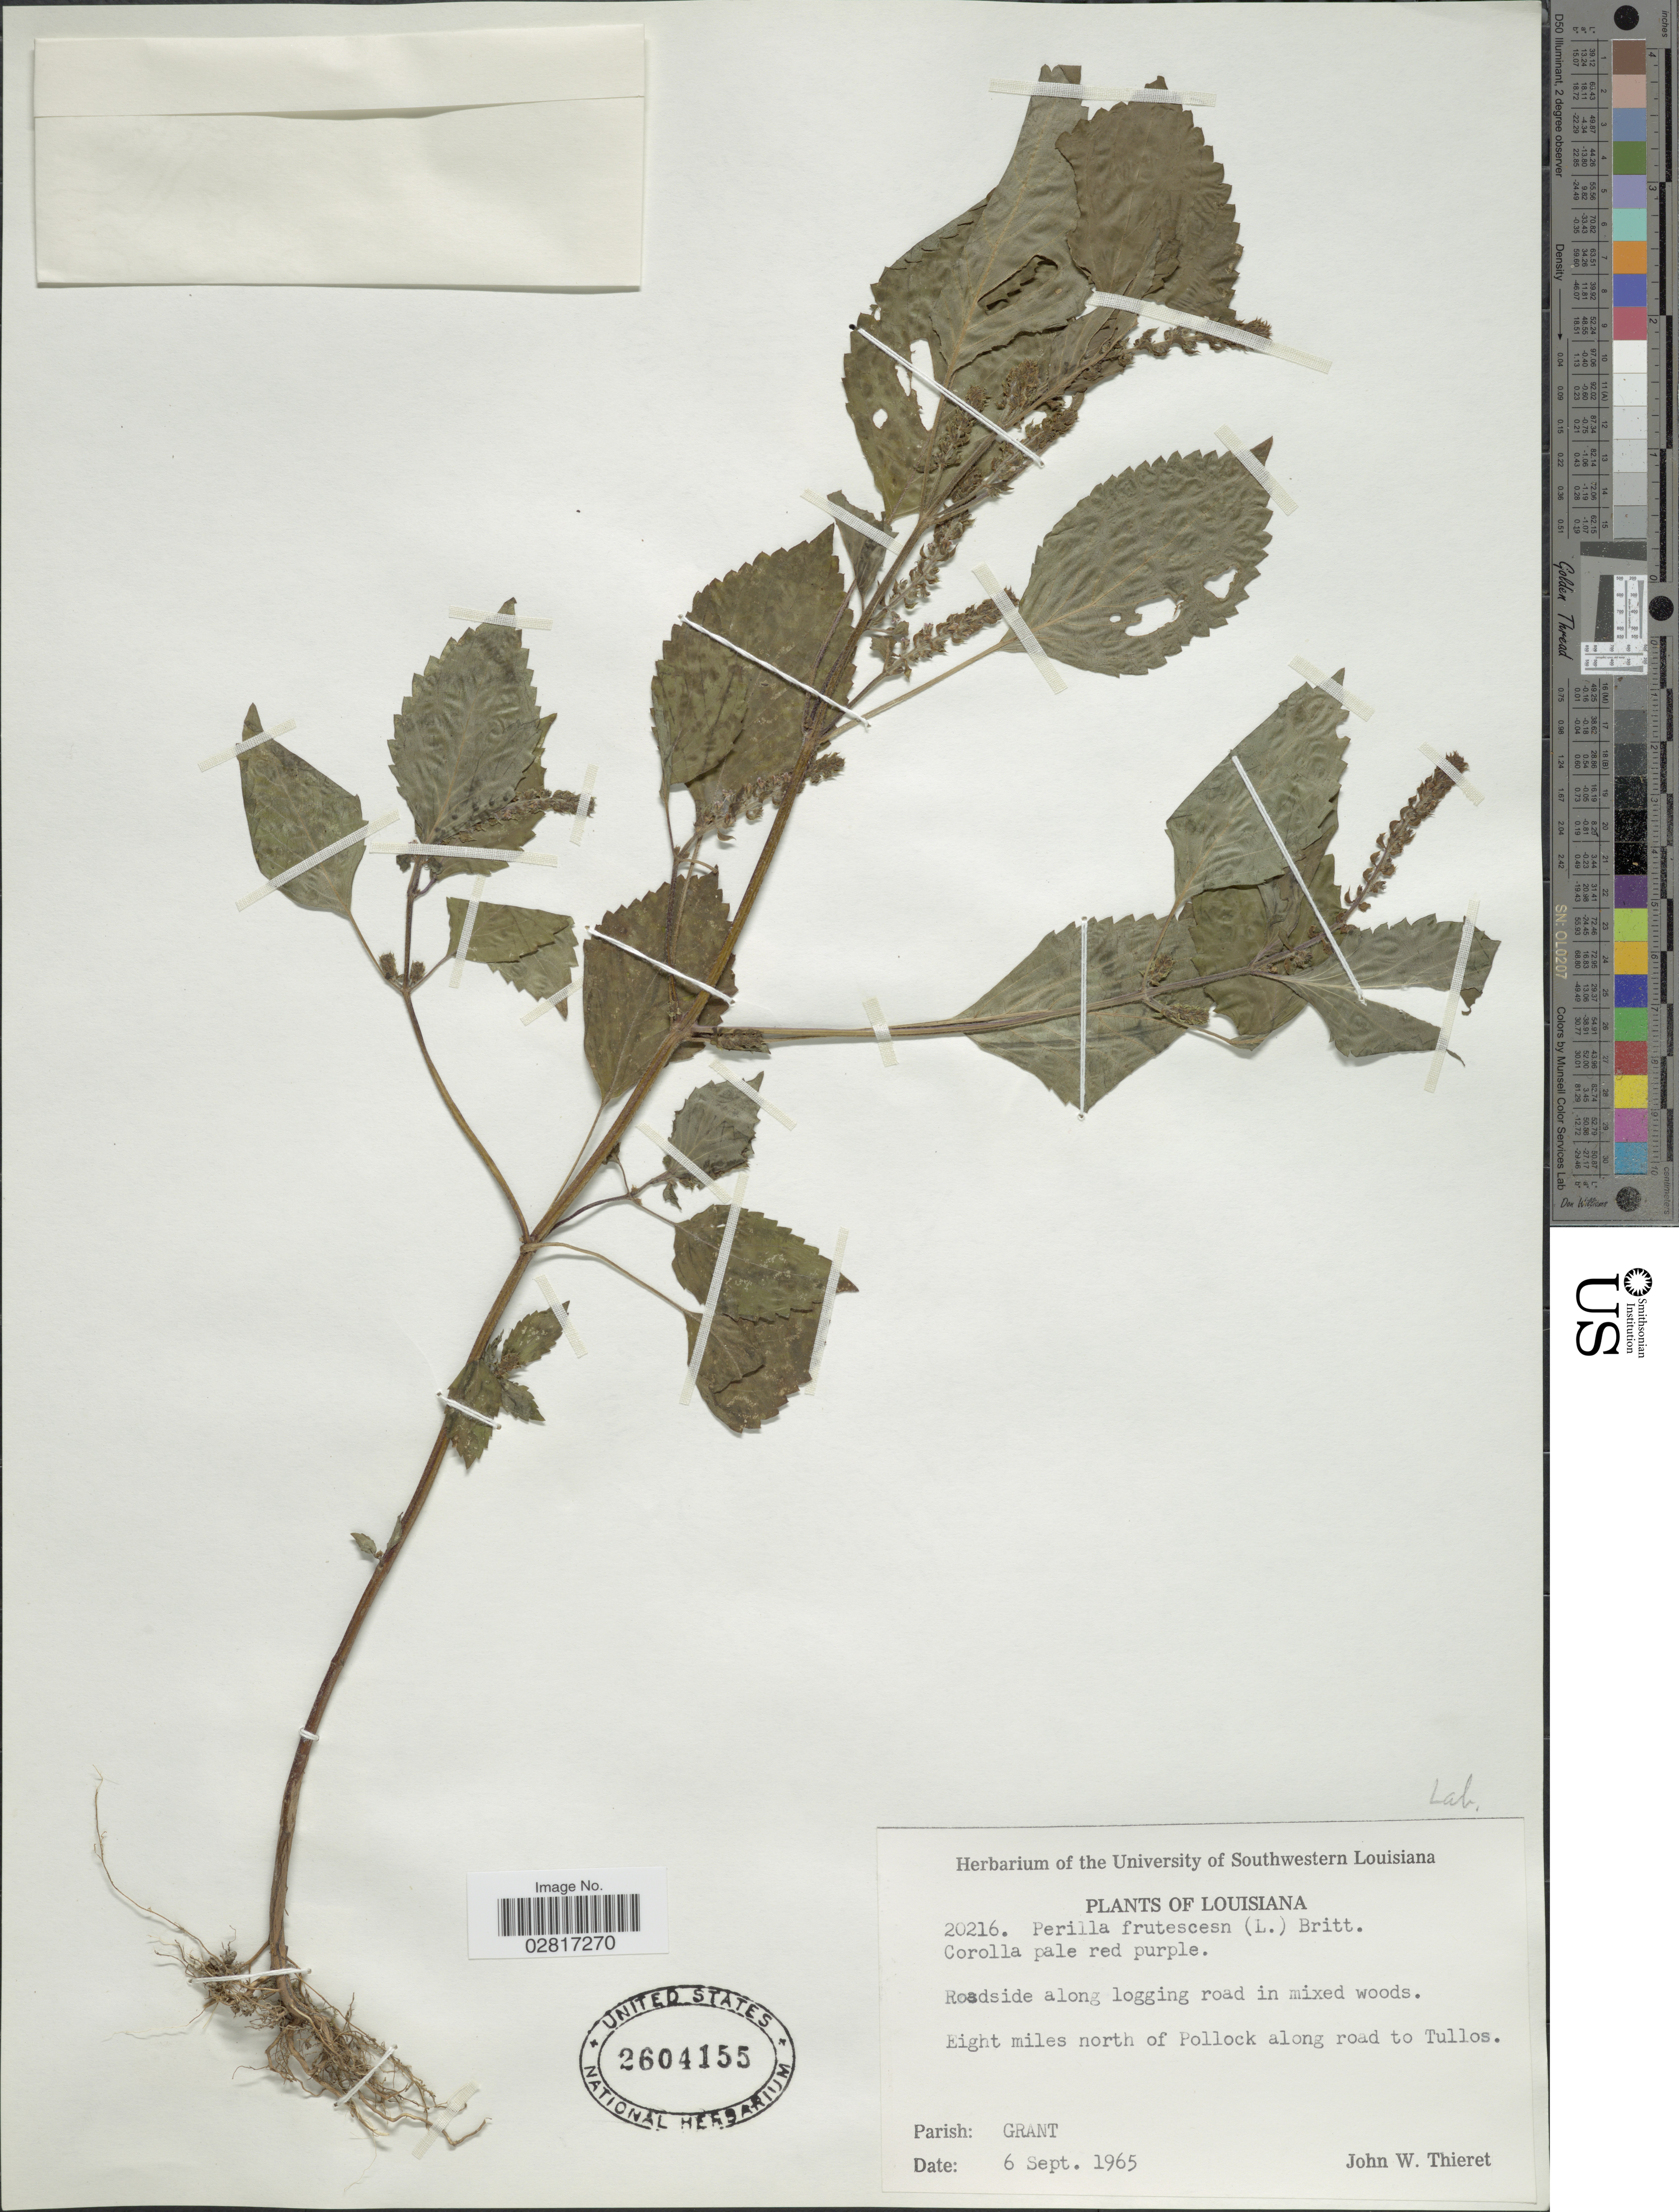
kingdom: Plantae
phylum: Tracheophyta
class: Magnoliopsida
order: Lamiales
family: Lamiaceae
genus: Perilla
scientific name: Perilla frutescens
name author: (L.) Britton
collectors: J. W. Thieret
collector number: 20216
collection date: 1965-09-06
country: United States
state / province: Louisiana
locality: Roadside along logging road in mixed woods. Eight miles north of Pollock along road to Tullos. Parish: Grant.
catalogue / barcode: US 2604155